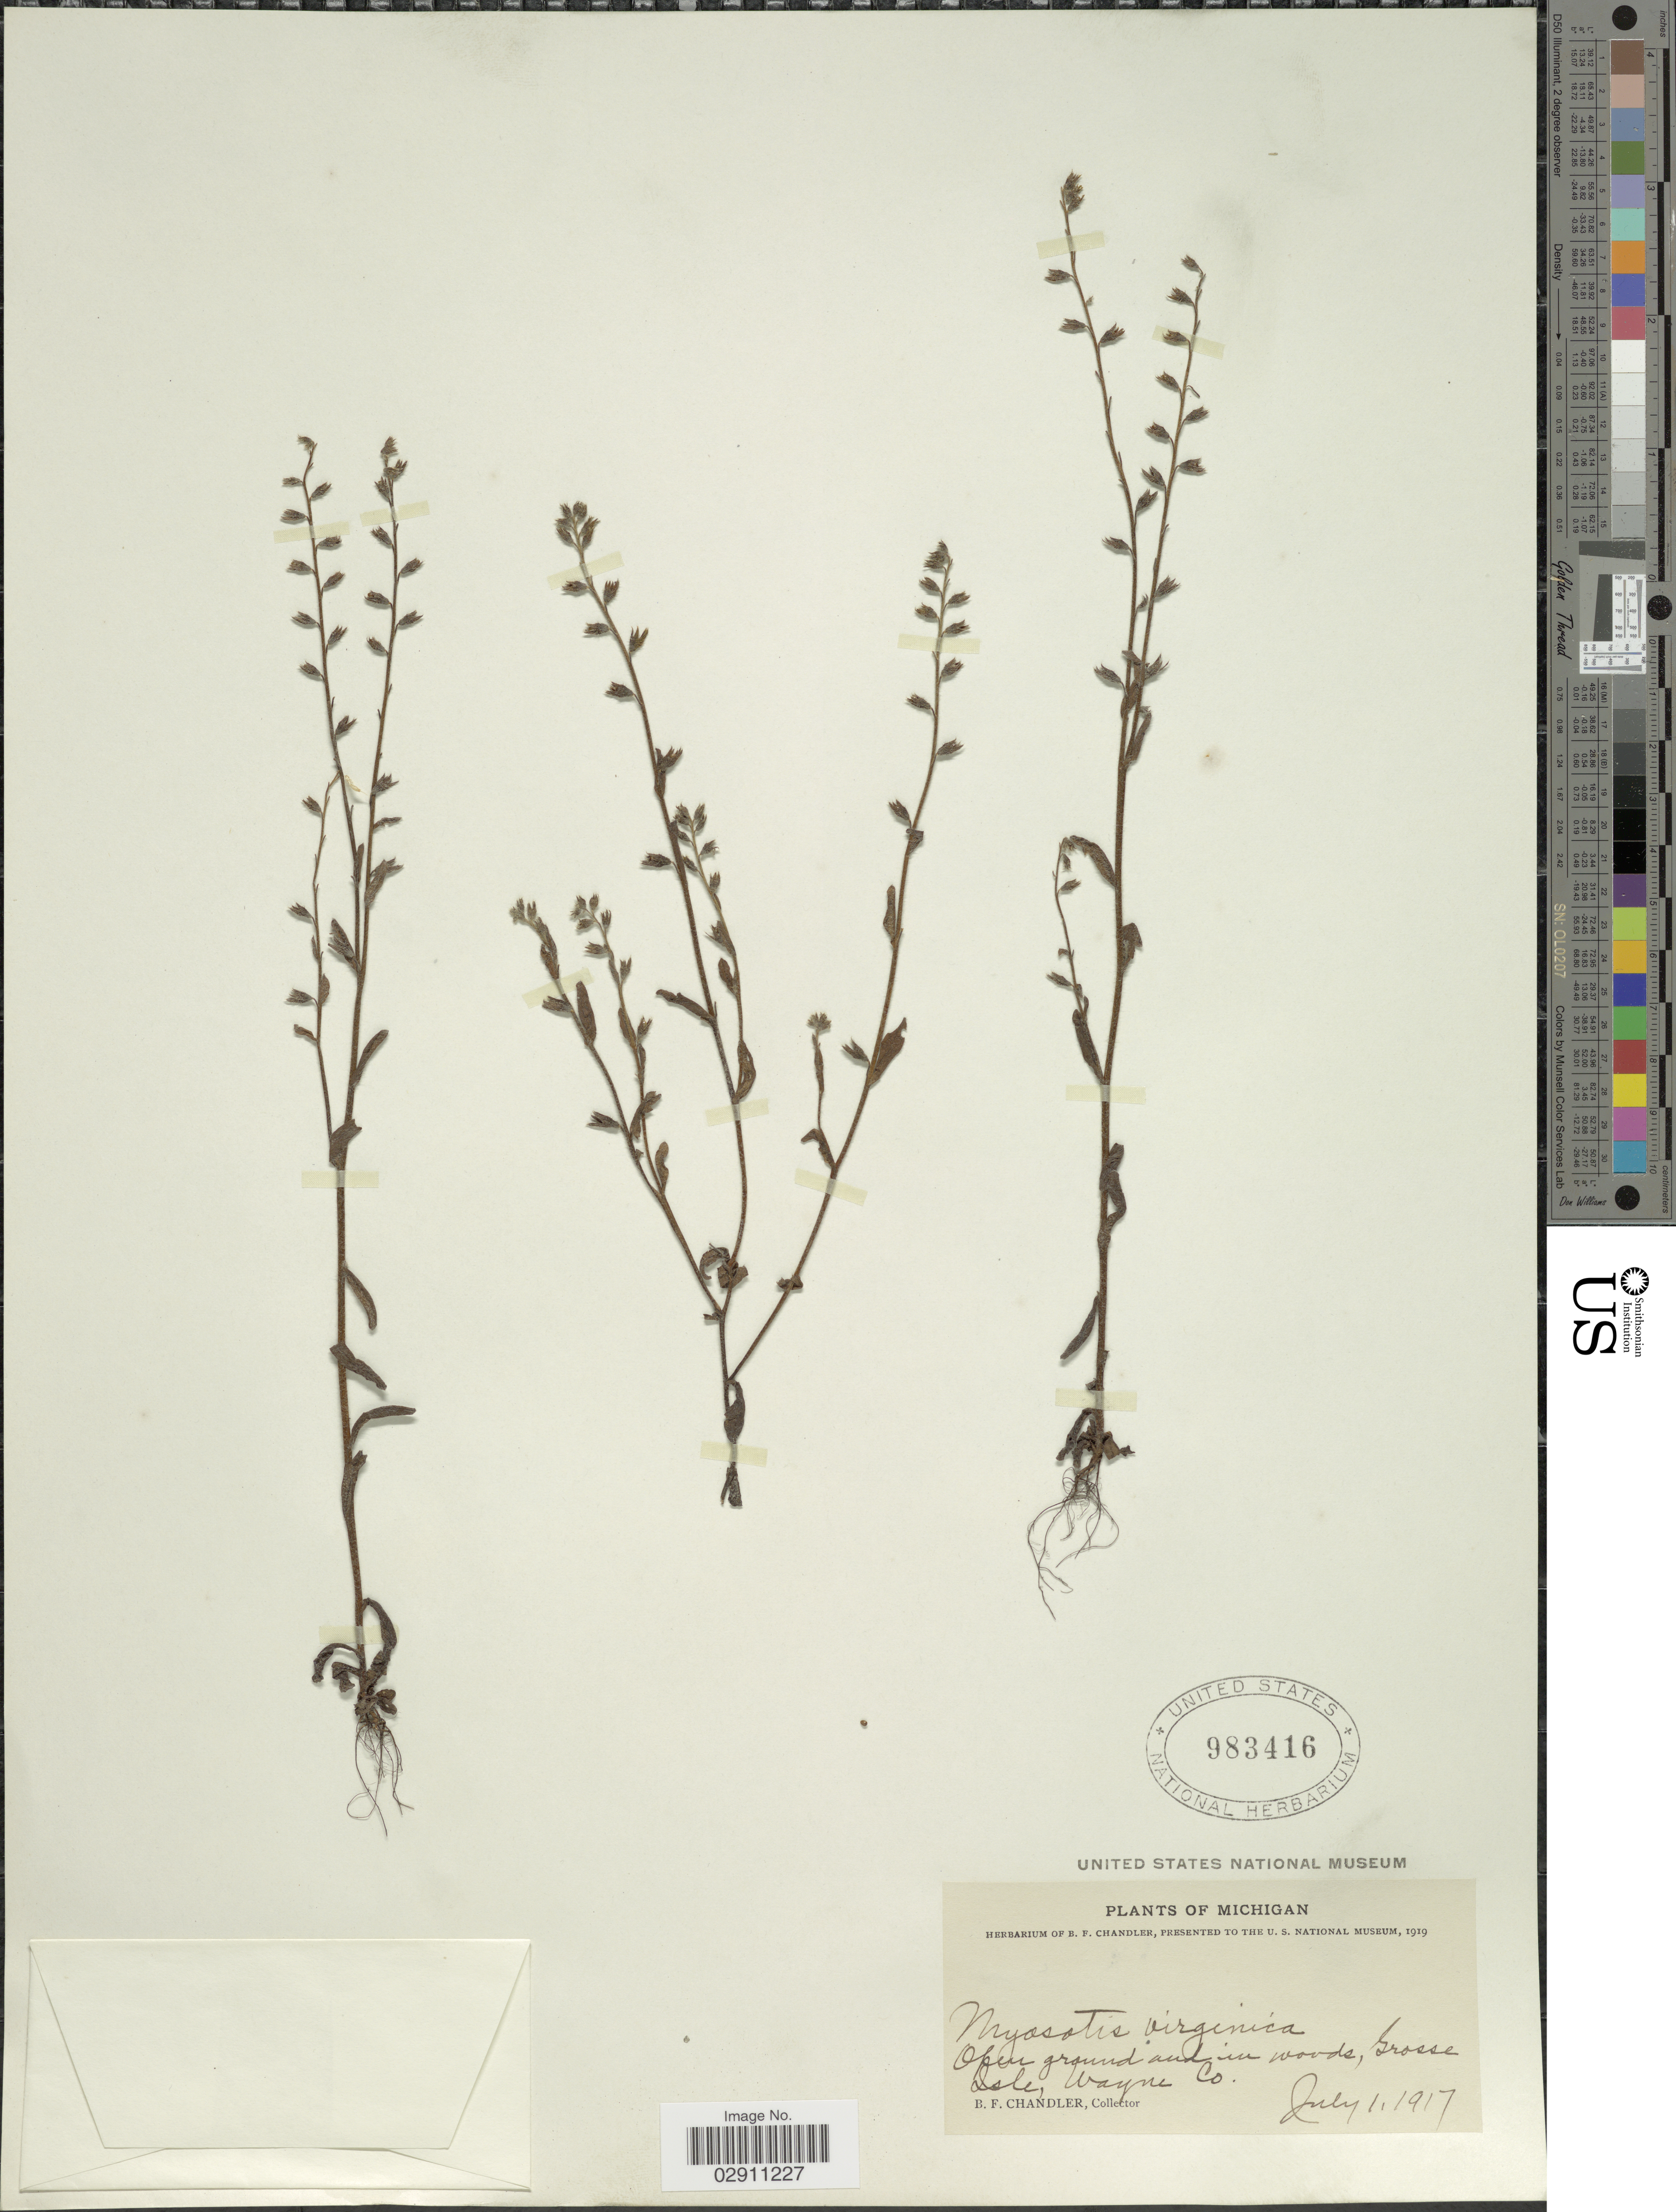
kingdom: Plantae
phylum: Tracheophyta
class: Magnoliopsida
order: Boraginales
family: Boraginaceae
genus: Myosotis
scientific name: Myosotis verna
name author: Nutt.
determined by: Goldman, Doug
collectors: B. F. Chandler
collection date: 1917-07-01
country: United States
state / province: Michigan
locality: Open ground and in woods, Grosse asle, Wayne Co.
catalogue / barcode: US 983416